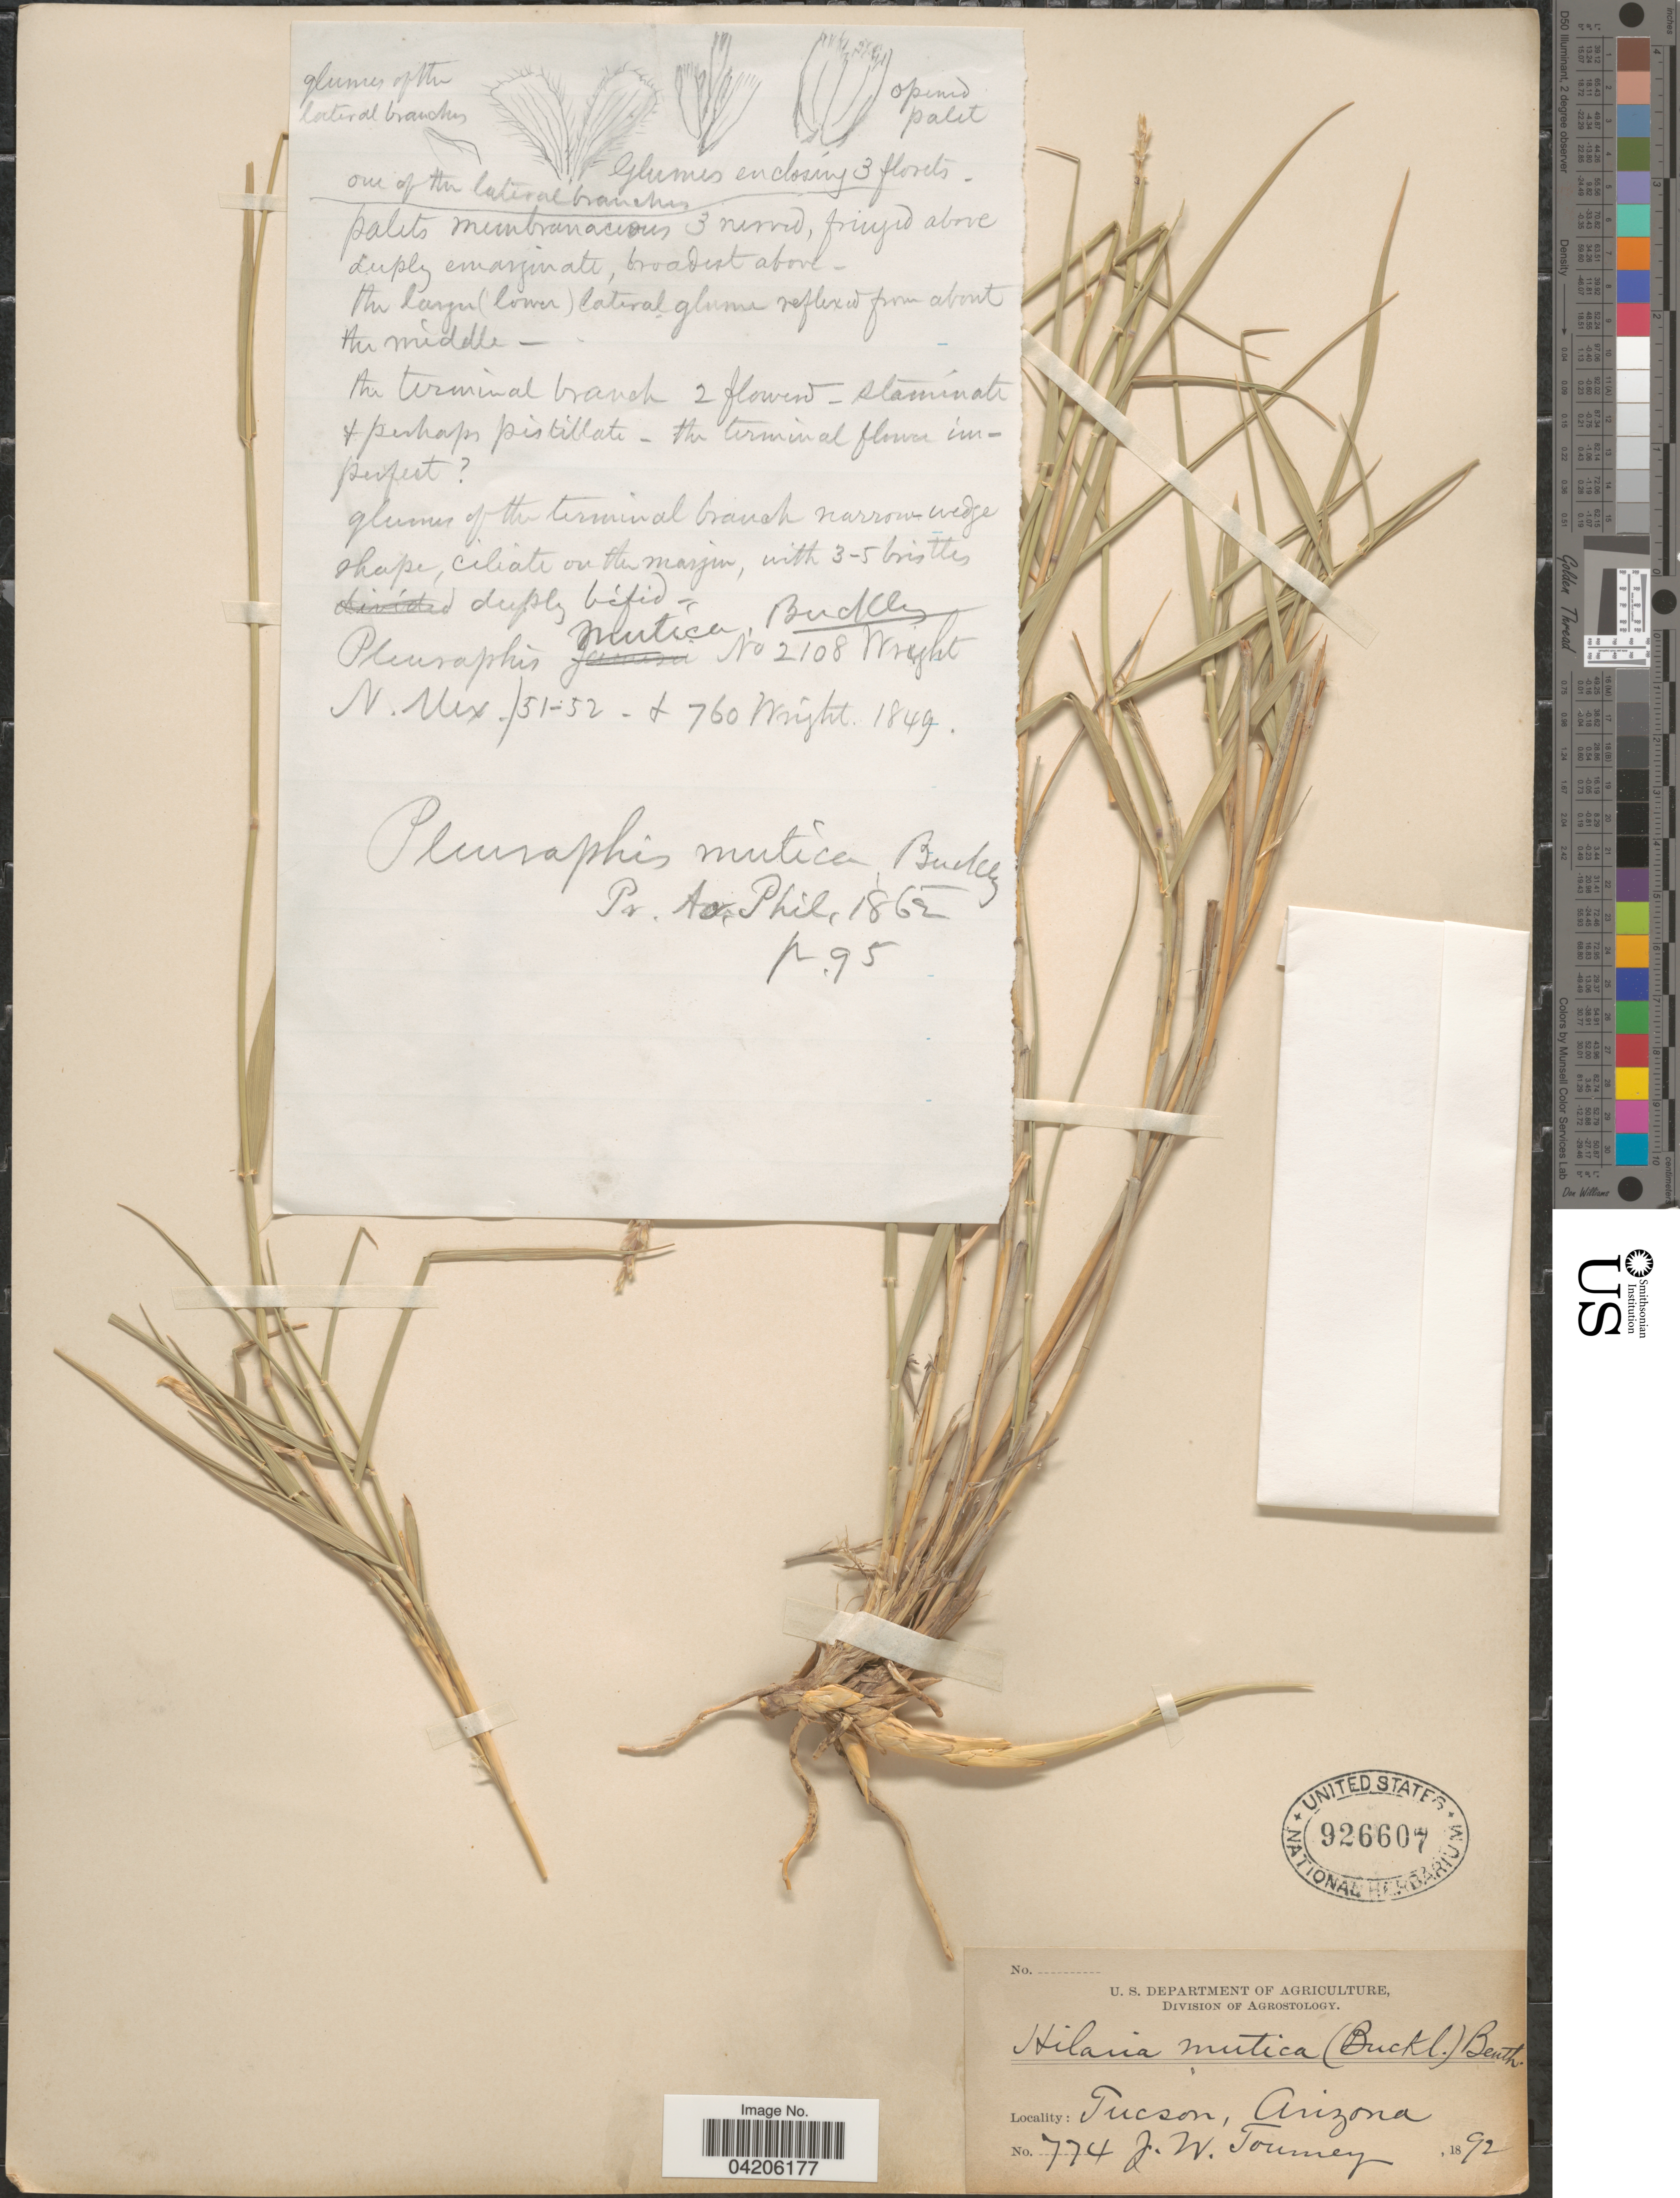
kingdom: Plantae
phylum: Tracheophyta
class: Liliopsida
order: Poales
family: Poaceae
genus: Hilaria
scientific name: Hilaria mutica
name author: (Buckley) Benth.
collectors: J. W. Toumey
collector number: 774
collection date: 1892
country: United States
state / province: Arizona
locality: Tucson.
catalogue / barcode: US 926607